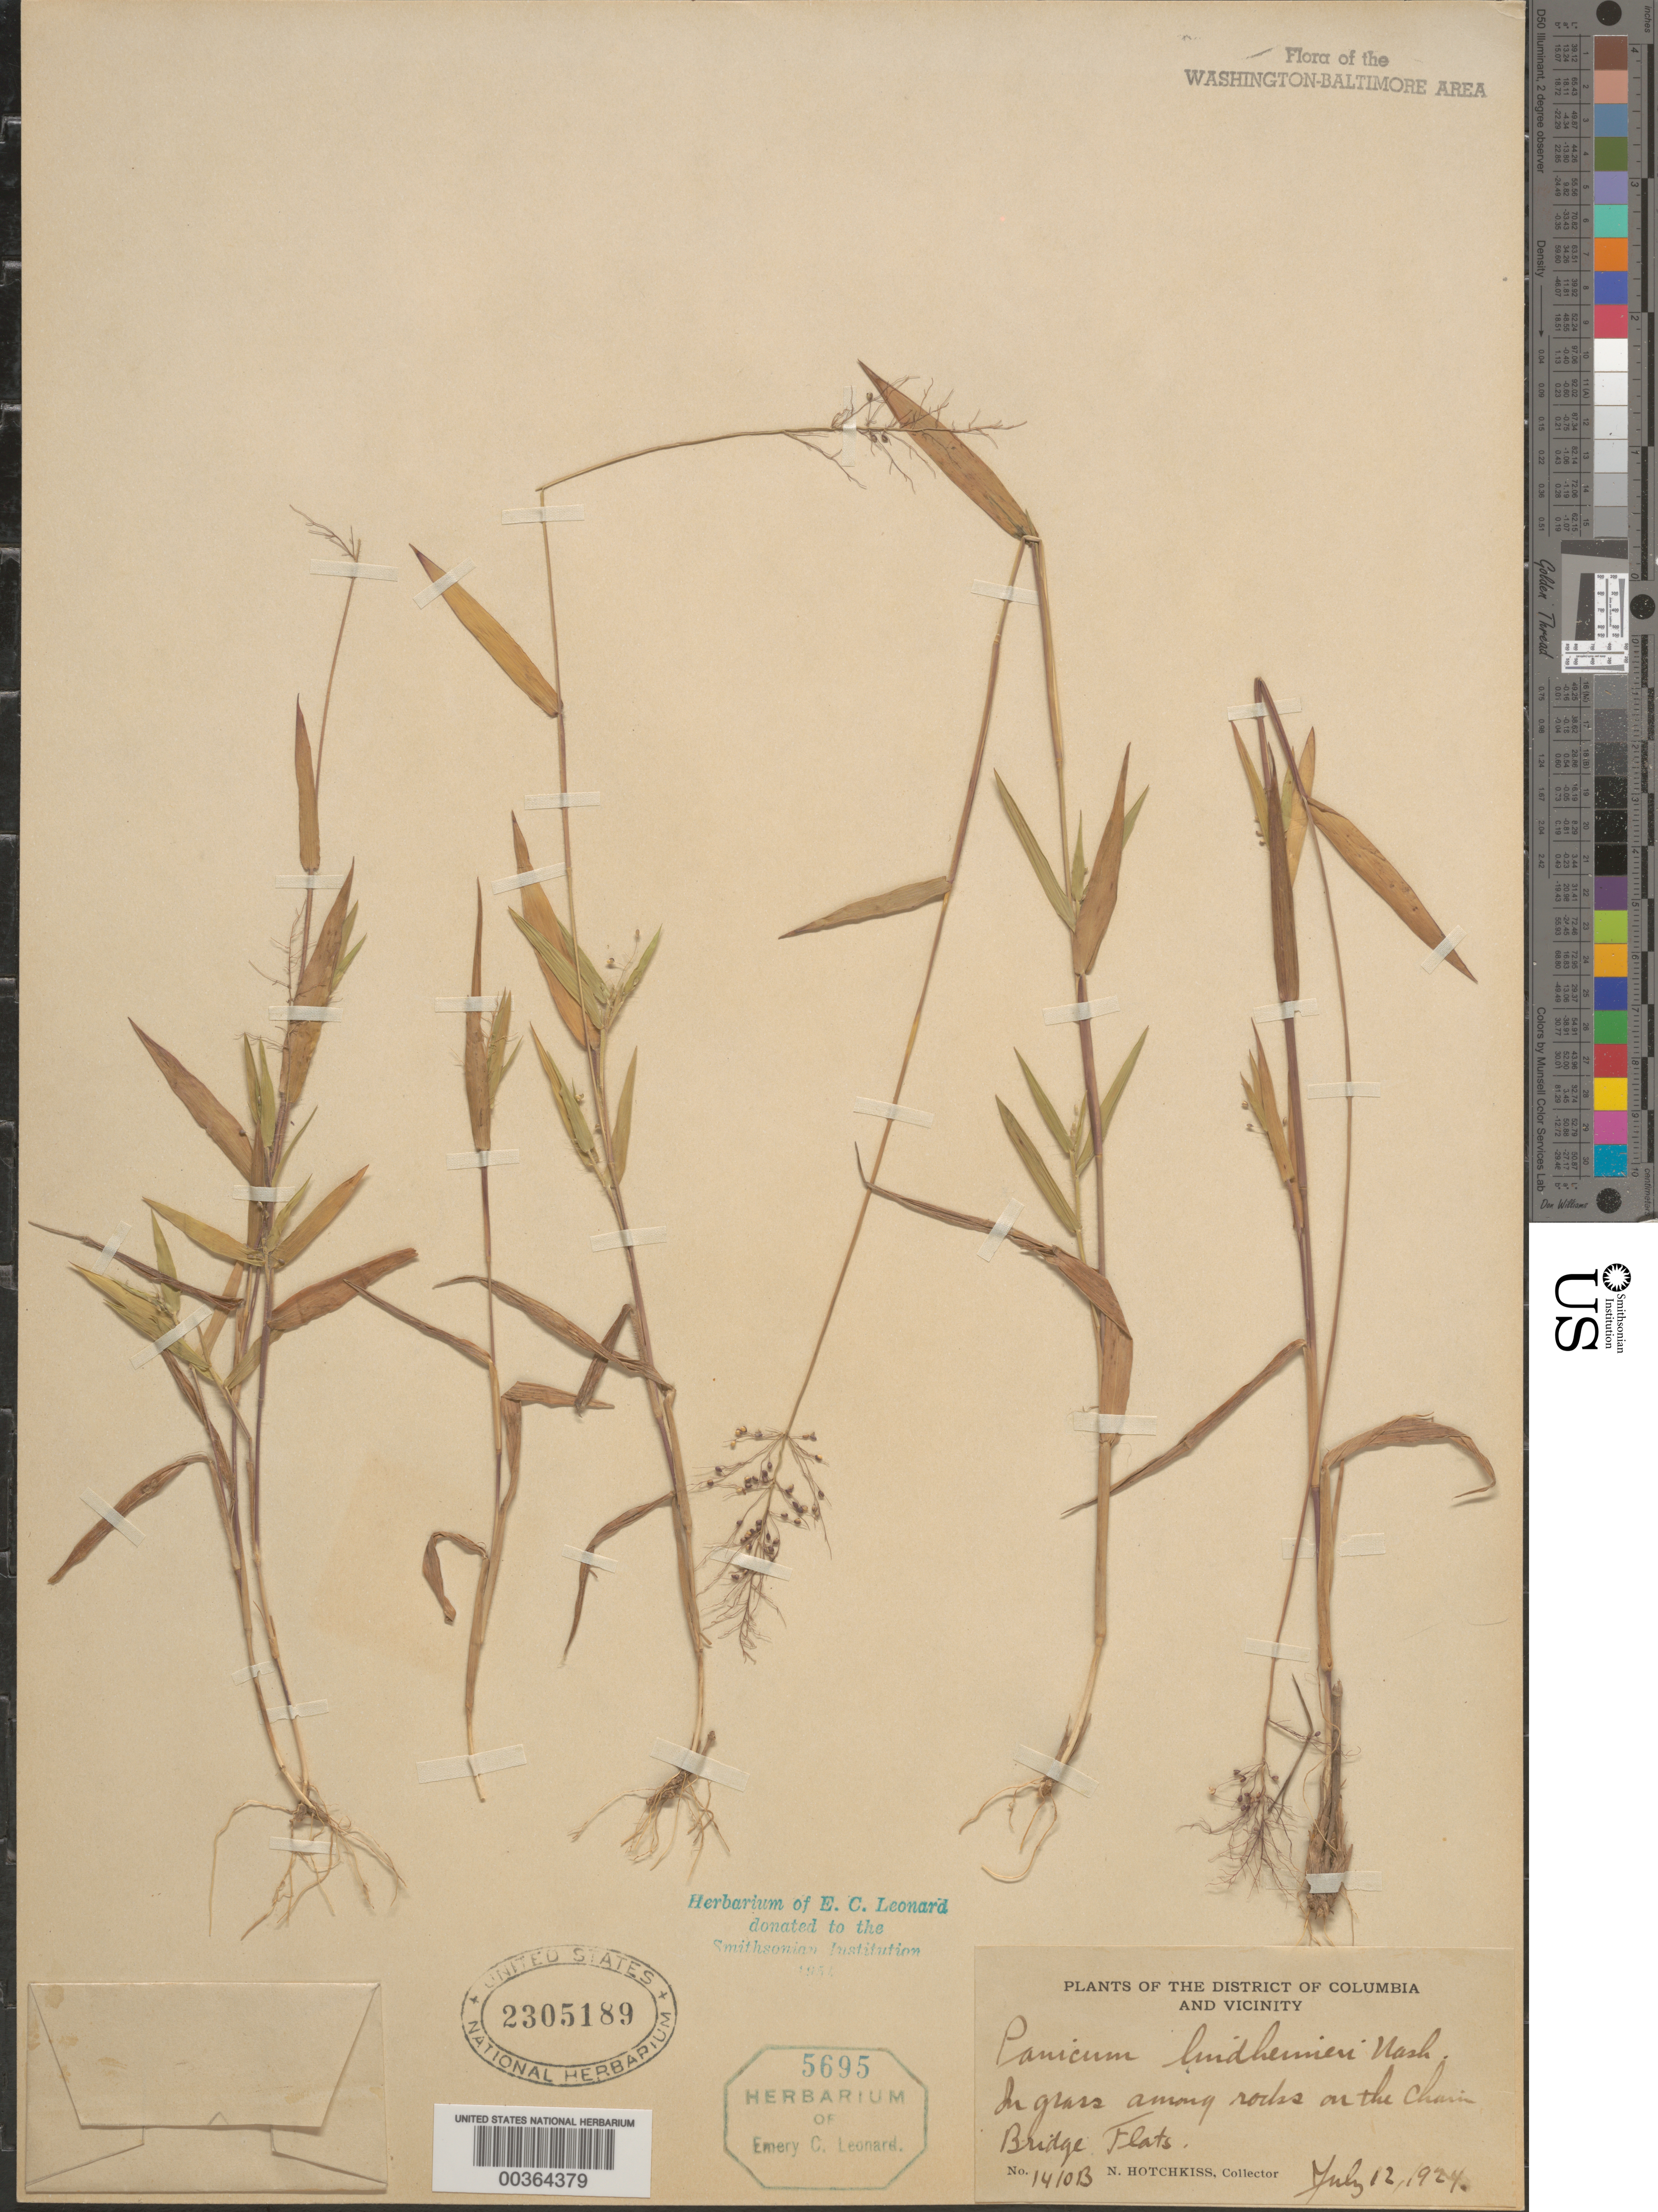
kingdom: Plantae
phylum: Tracheophyta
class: Liliopsida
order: Poales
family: Poaceae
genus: Dichanthelium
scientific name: Dichanthelium acuminatum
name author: (Sw.) Gould & C.A. Clark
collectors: N. Hotchkiss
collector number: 1410B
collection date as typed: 12 Jul 1924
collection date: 1924-07-12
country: United States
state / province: District of Columbia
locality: Chain Bridge Flats C. and O. Canal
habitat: In grass among rocks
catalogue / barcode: US 2305189